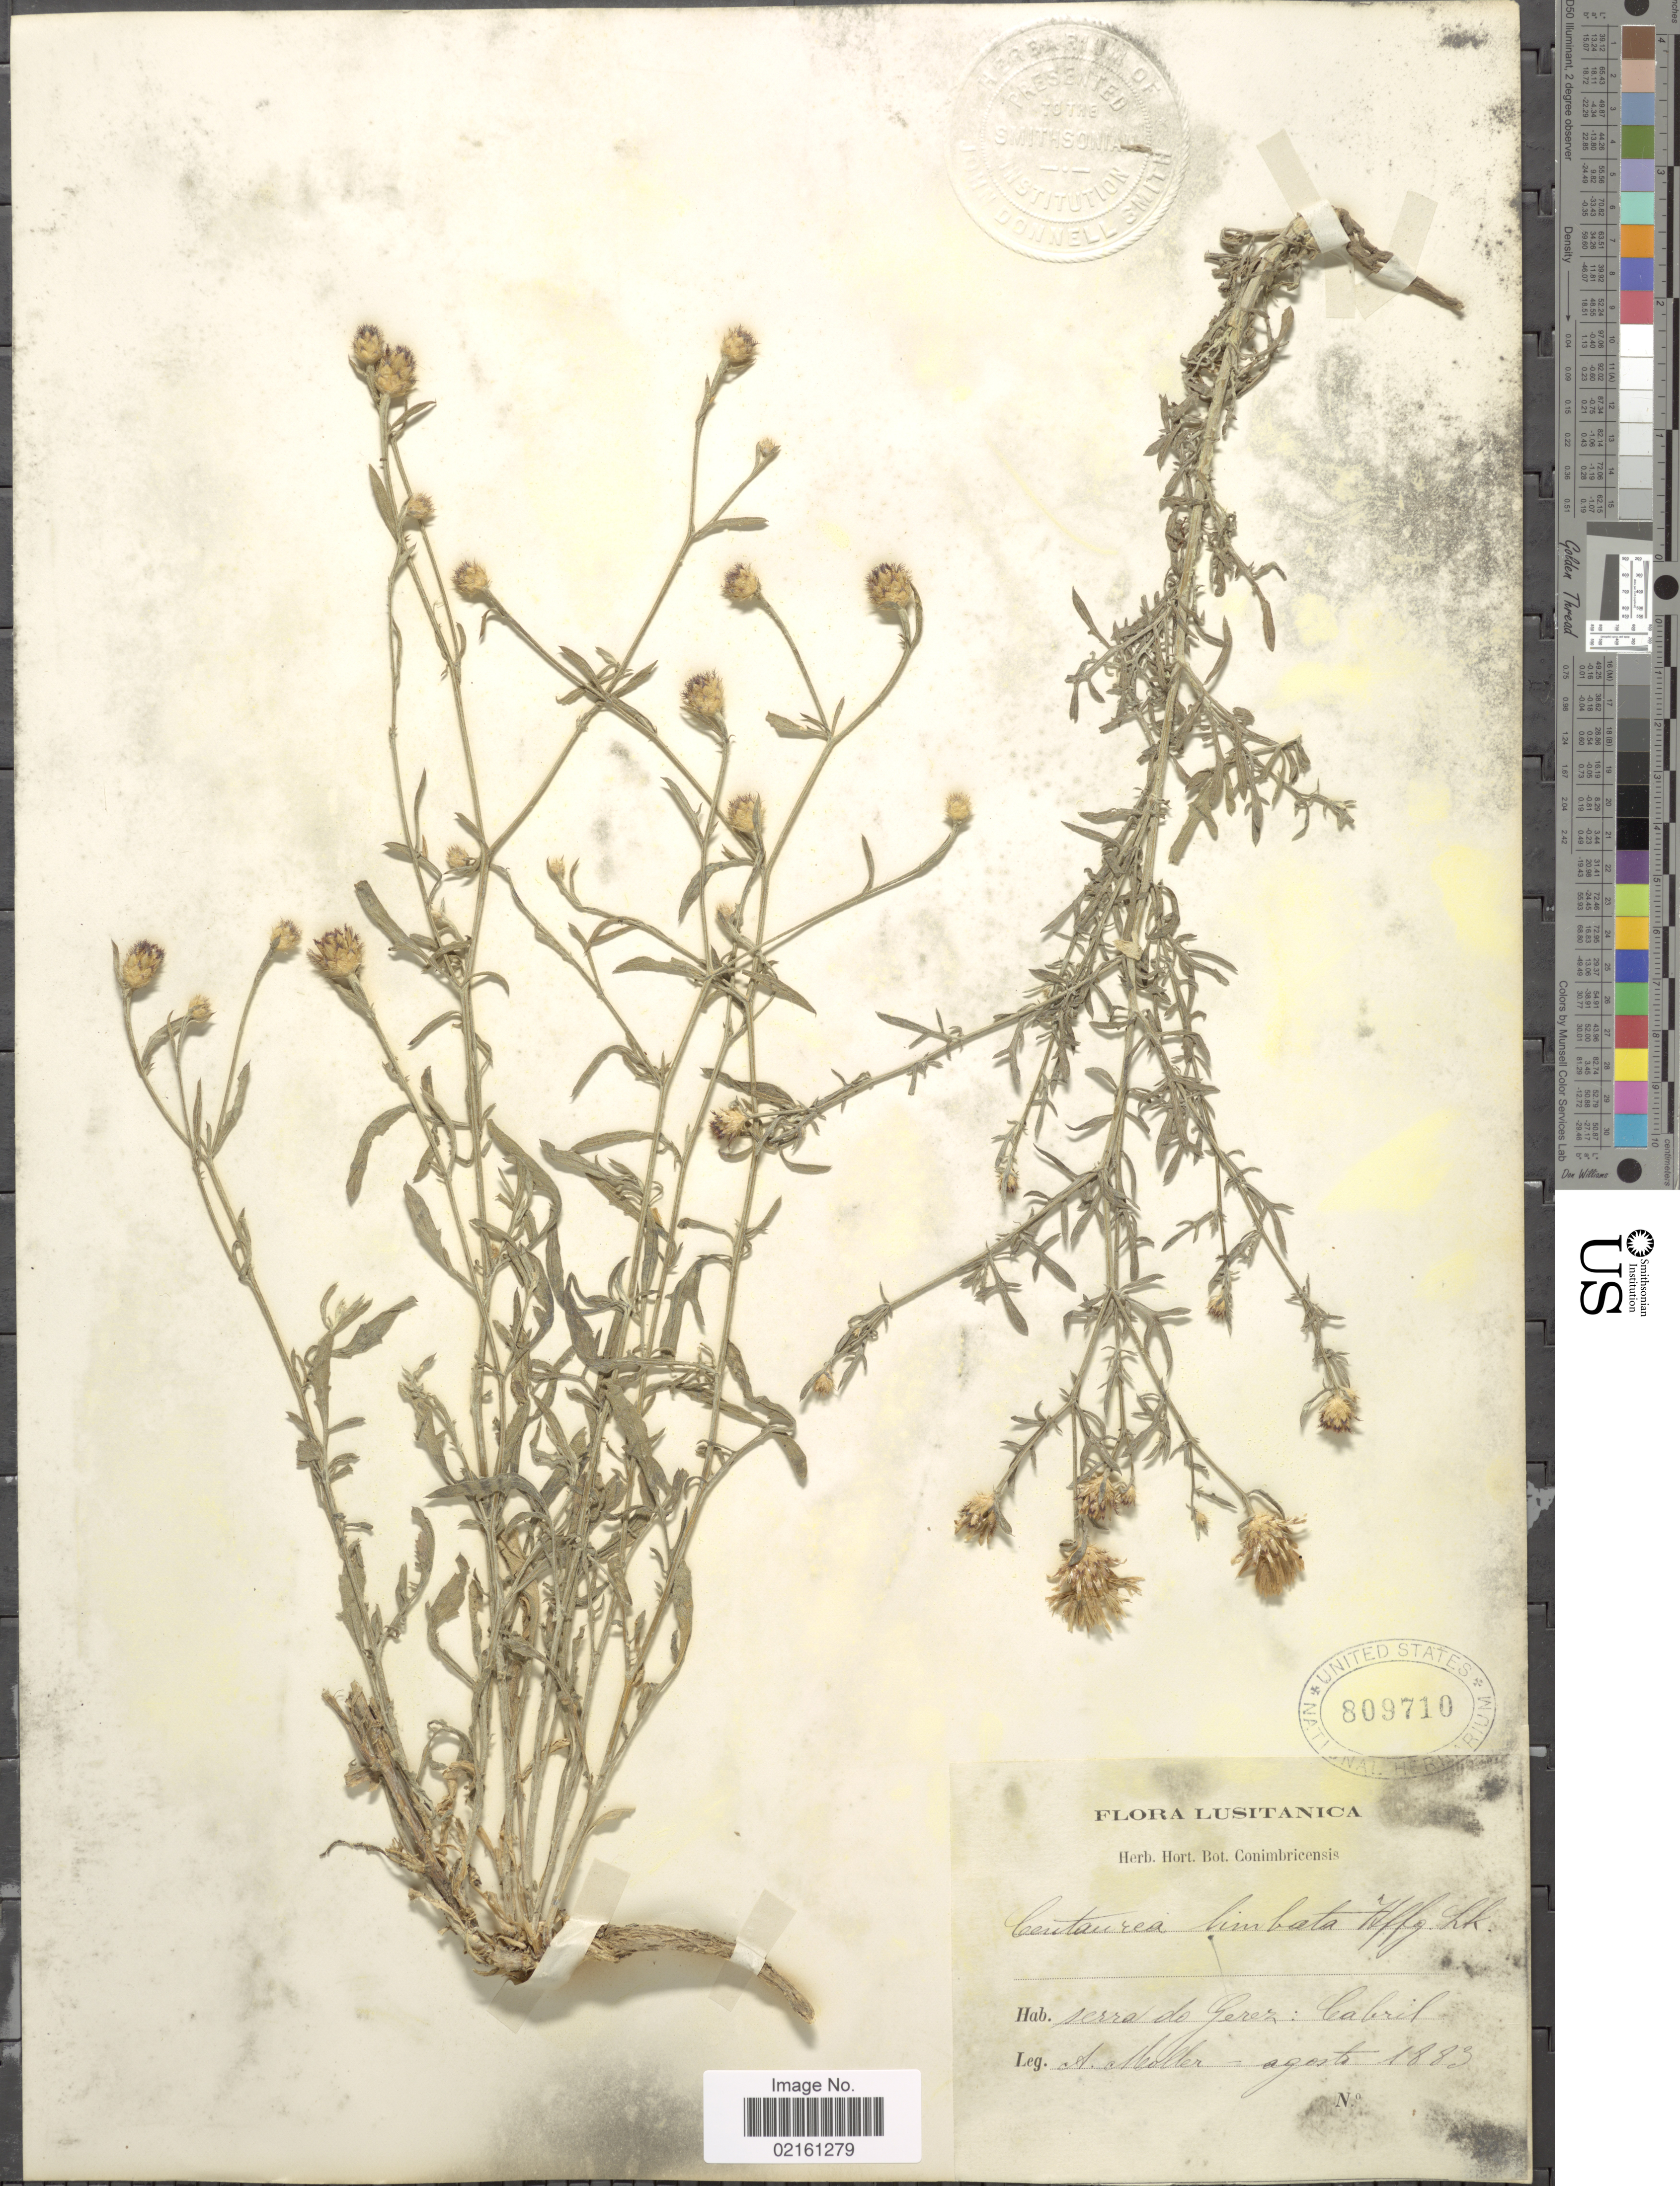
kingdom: Plantae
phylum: Tracheophyta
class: Magnoliopsida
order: Asterales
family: Asteraceae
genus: Centaurea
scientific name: Centaurea limbata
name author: Hoffmanns. & Link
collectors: A. Moller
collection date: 1883-08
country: Portugal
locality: Lusitanica, Serra do Gerez, Cabril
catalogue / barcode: US 809710